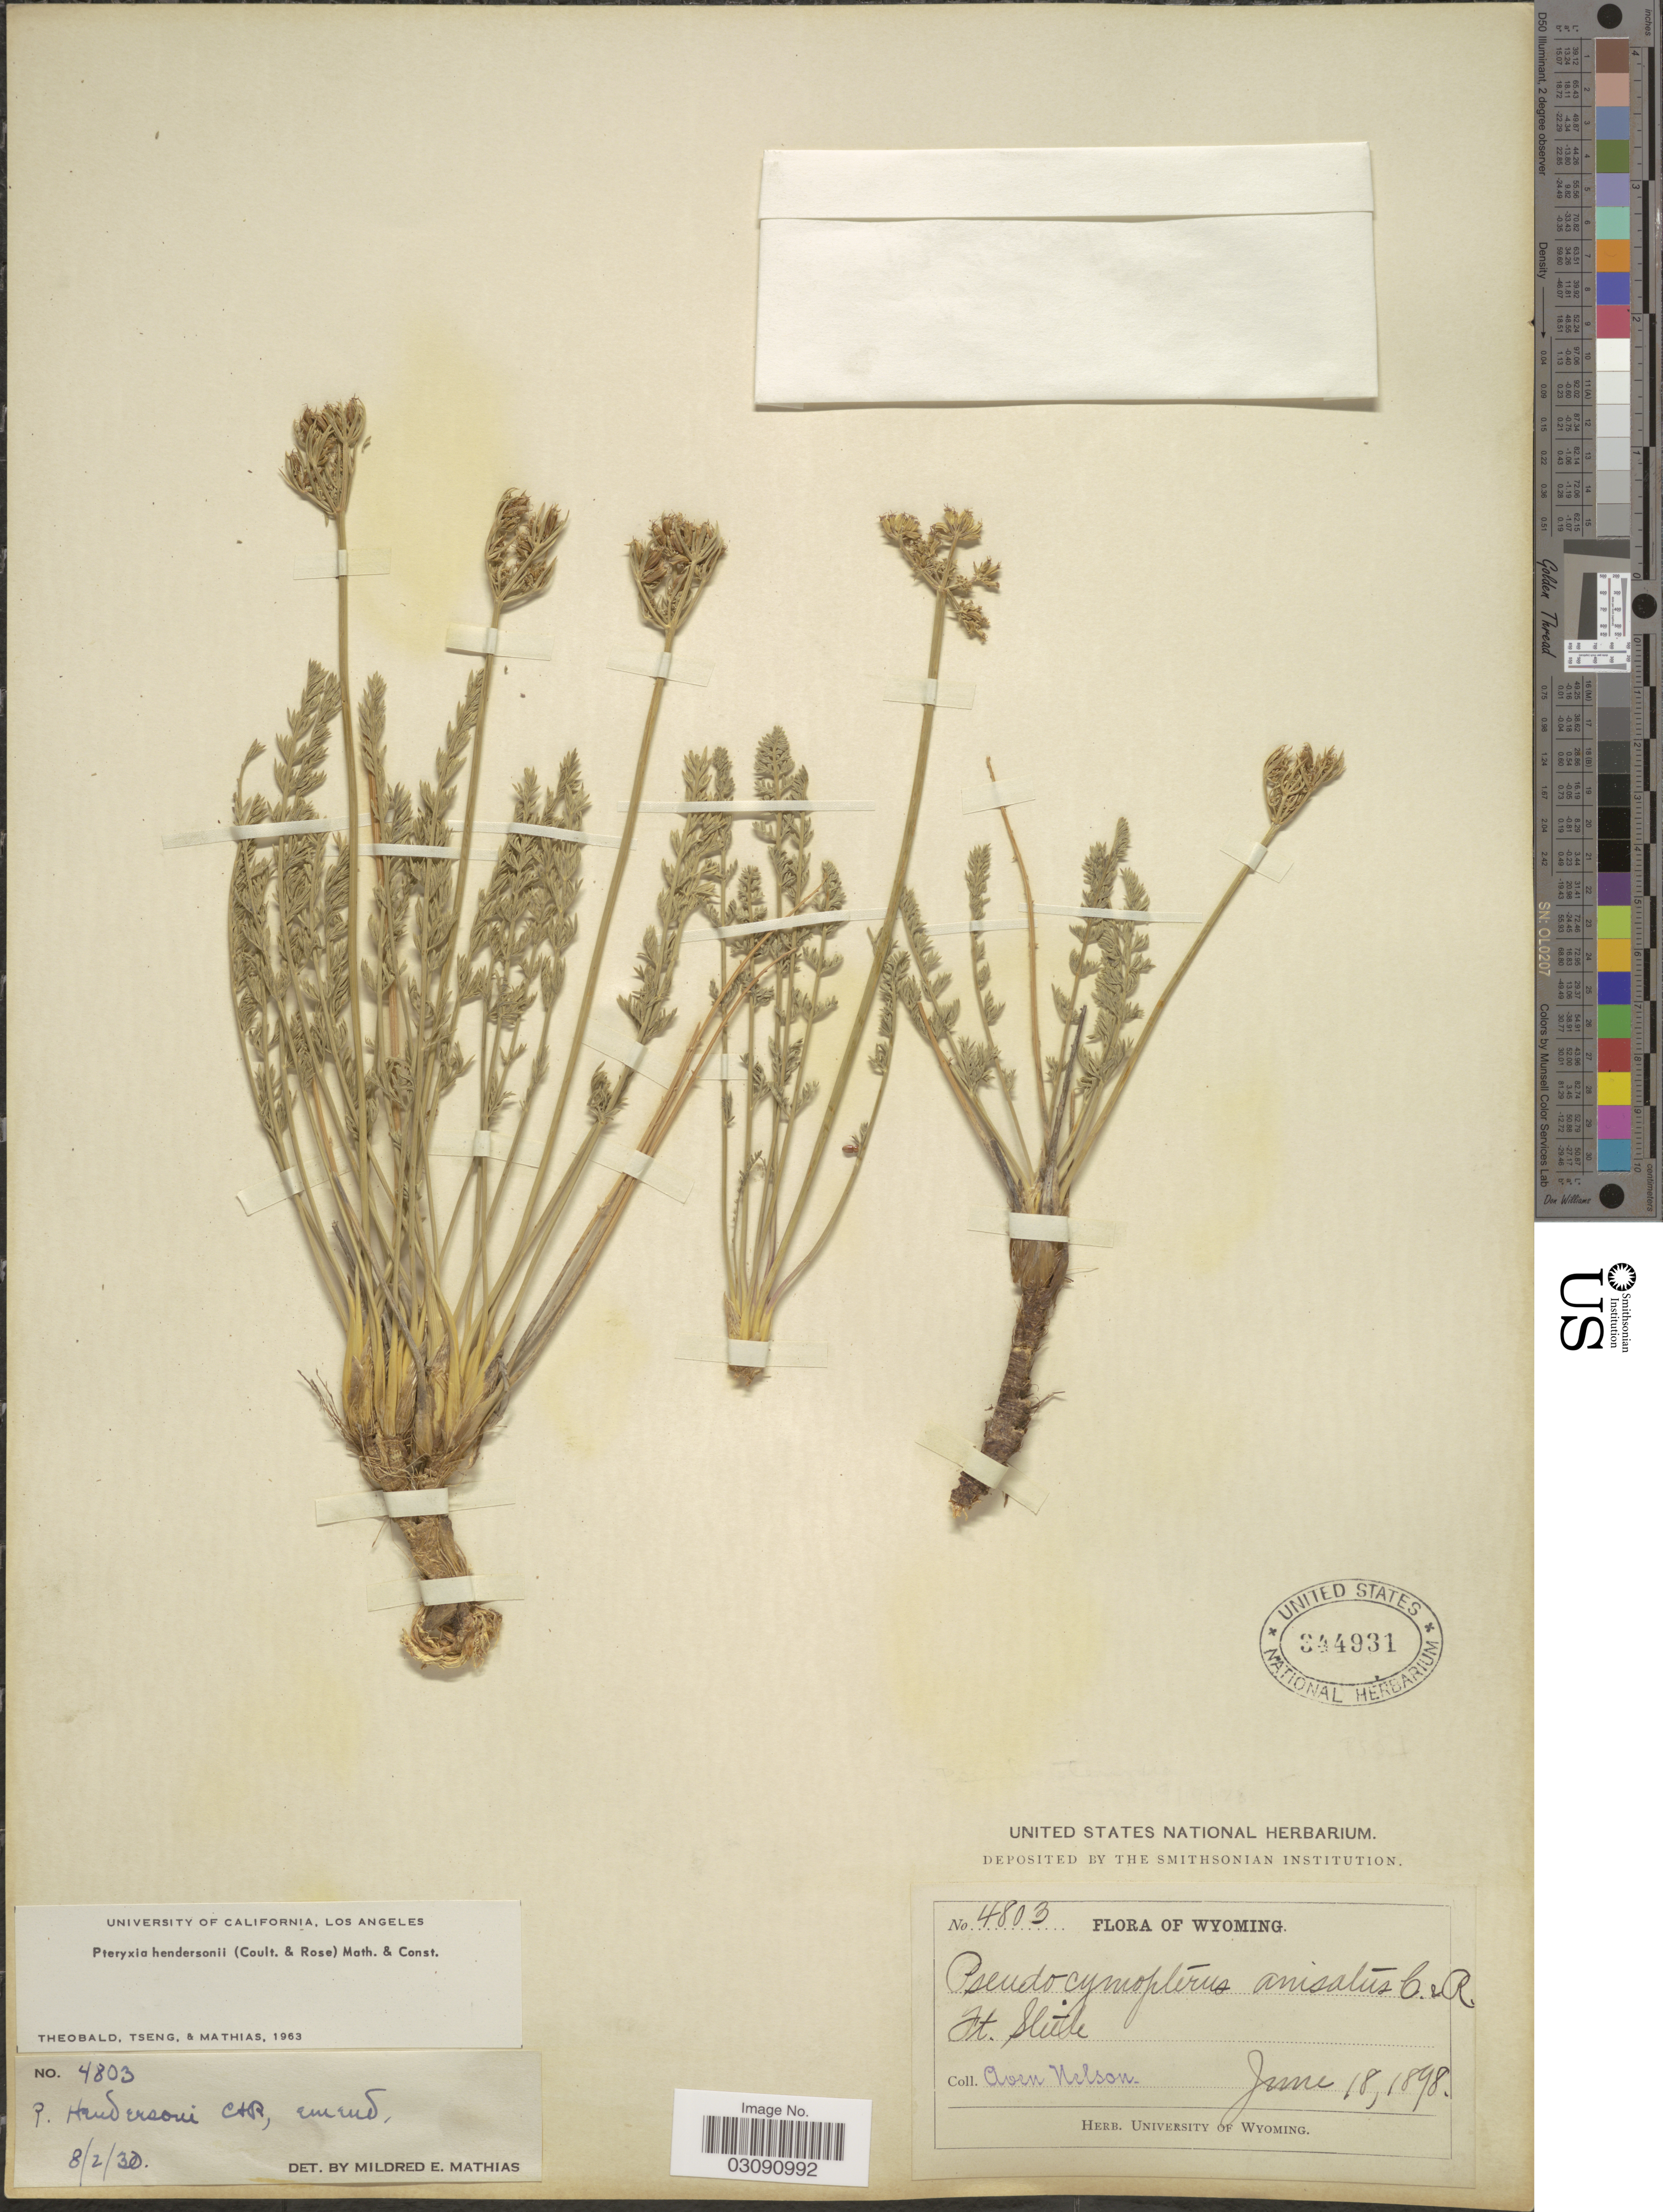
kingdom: Plantae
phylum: Tracheophyta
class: Magnoliopsida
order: Apiales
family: Apiaceae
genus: Pteryxia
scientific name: Pteryxia hendersonii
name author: (J.M. Coult. & Rose) Mathias & Constance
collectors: A. Nelson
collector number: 4803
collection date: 1898-06-18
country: United States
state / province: Wyoming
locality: Ft. Steele.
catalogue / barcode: US 344931